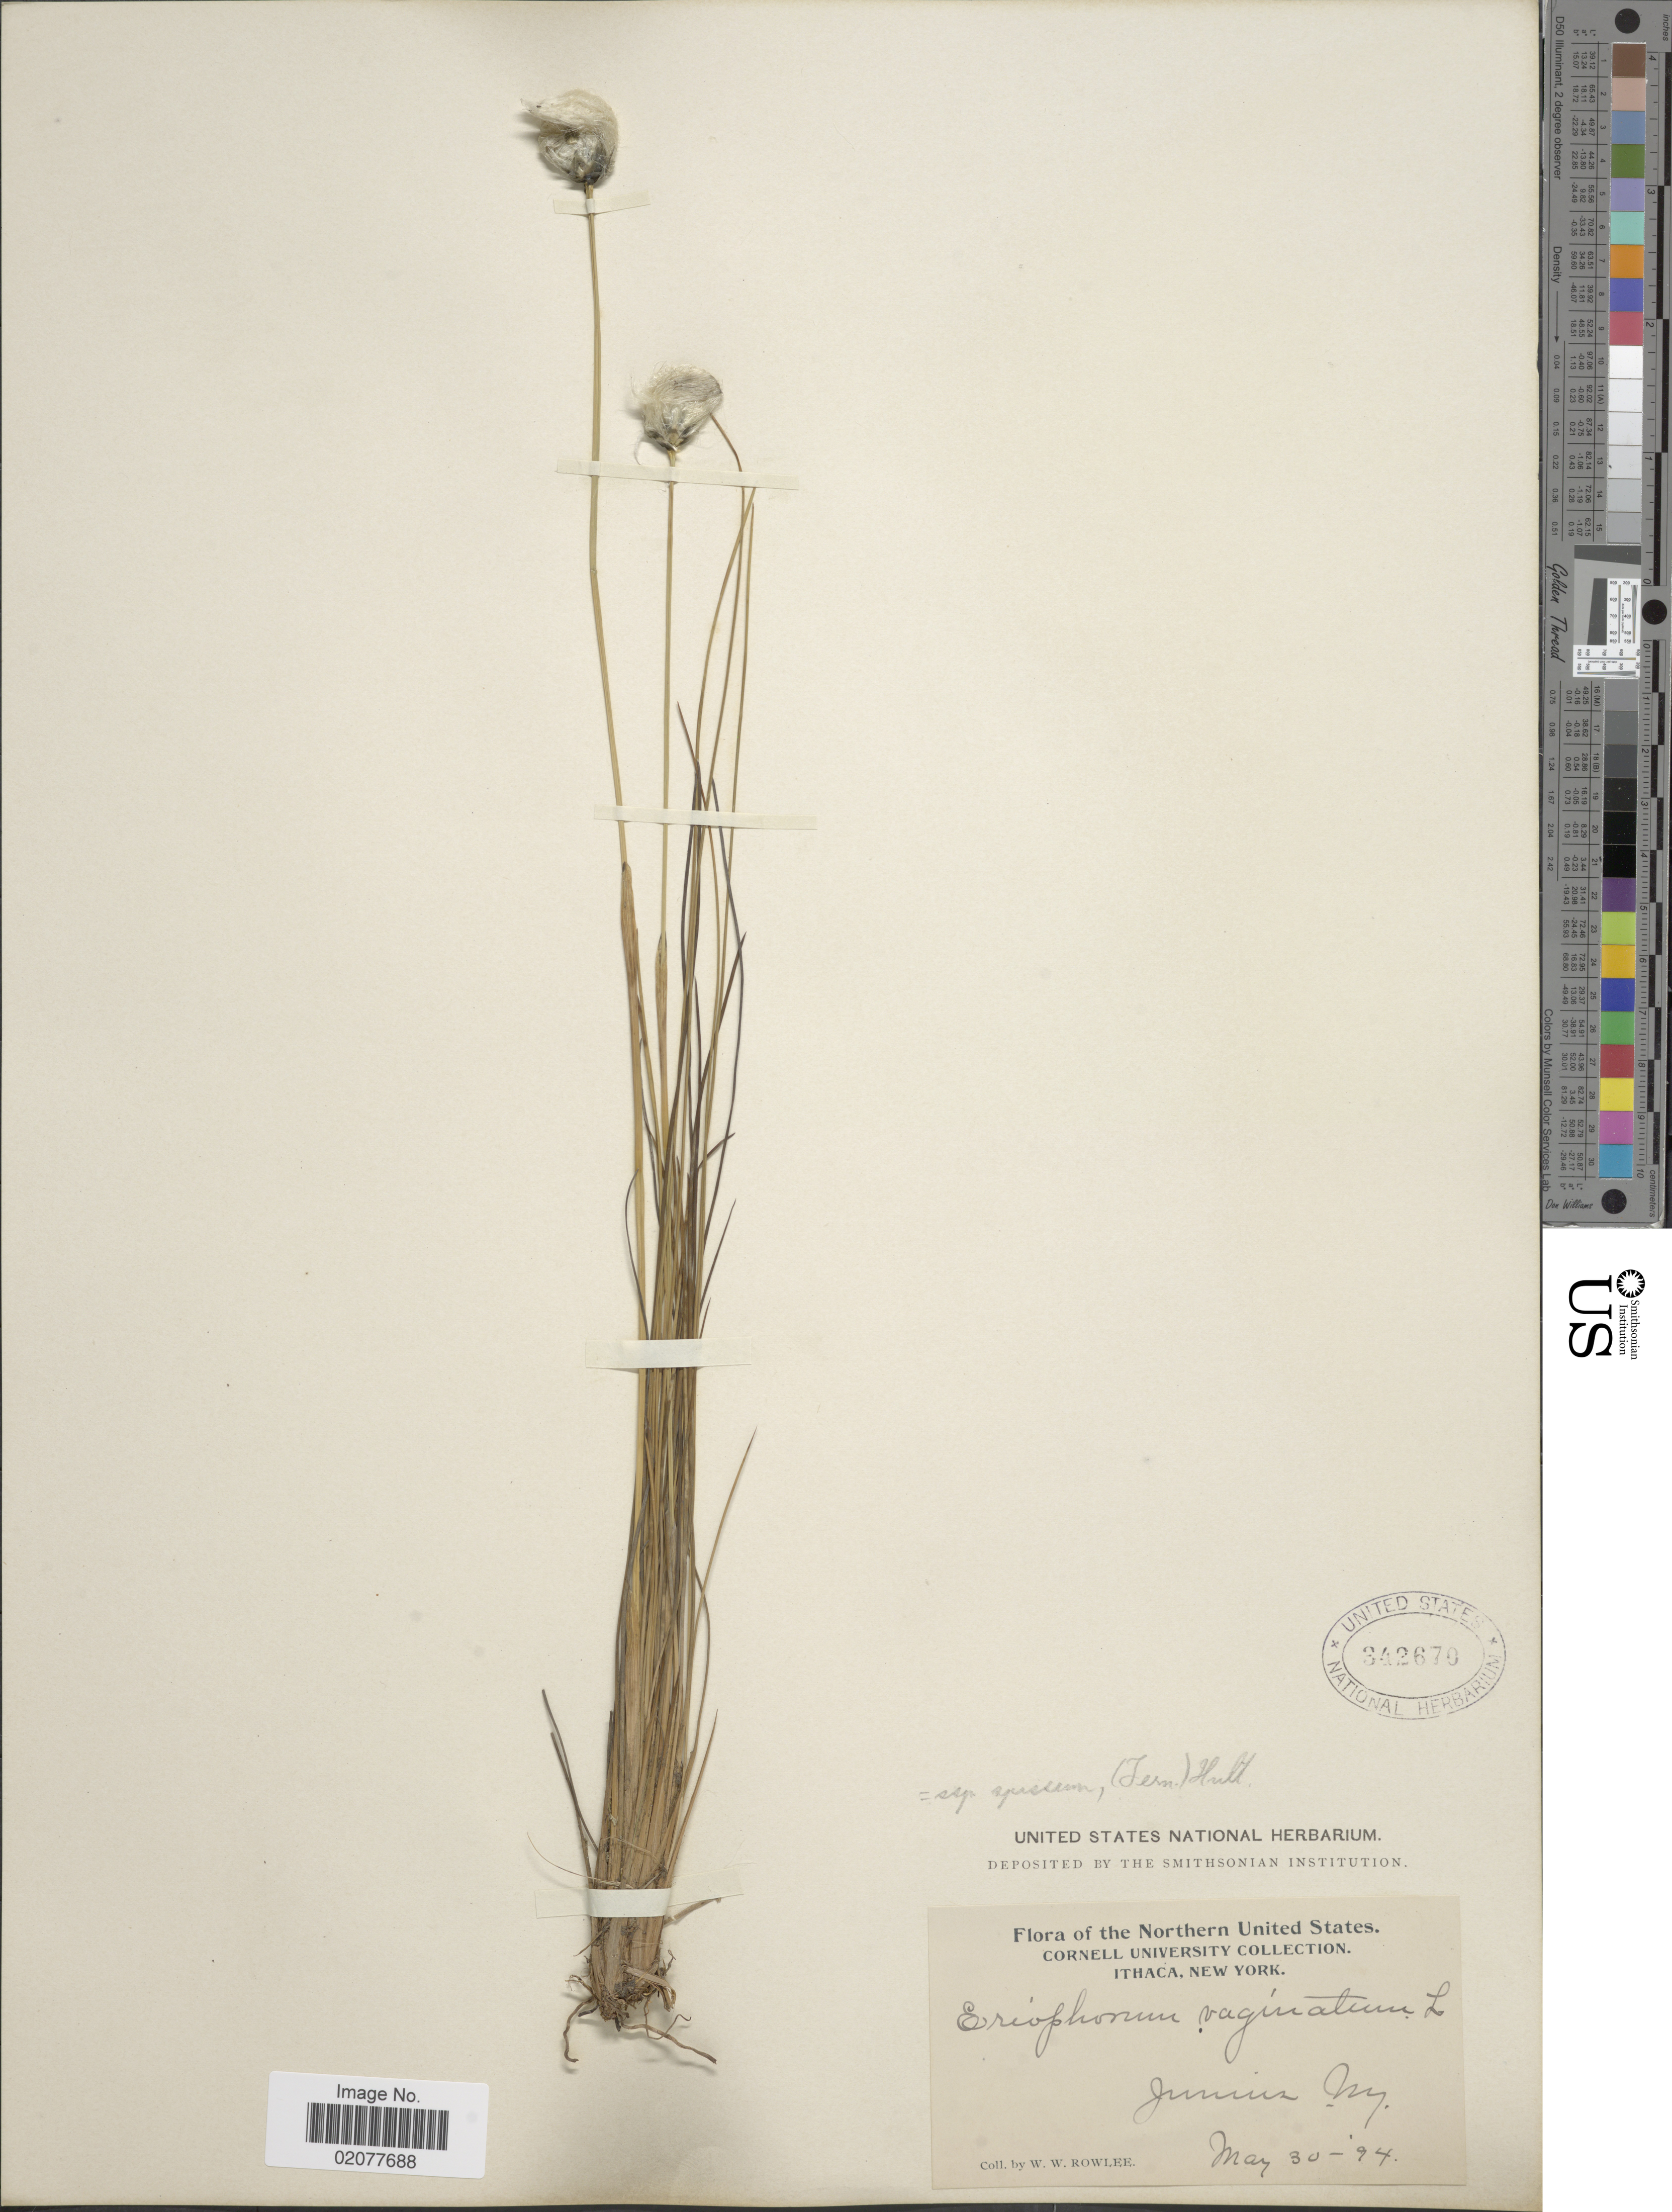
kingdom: Plantae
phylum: Tracheophyta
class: Liliopsida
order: Poales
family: Cyperaceae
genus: Eriophorum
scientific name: Eriophorum spissum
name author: Fernald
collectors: W. W. Rowlee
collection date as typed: Transcribed d/m/y: 30/5/94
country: United States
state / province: New York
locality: Junius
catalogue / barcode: US 342670